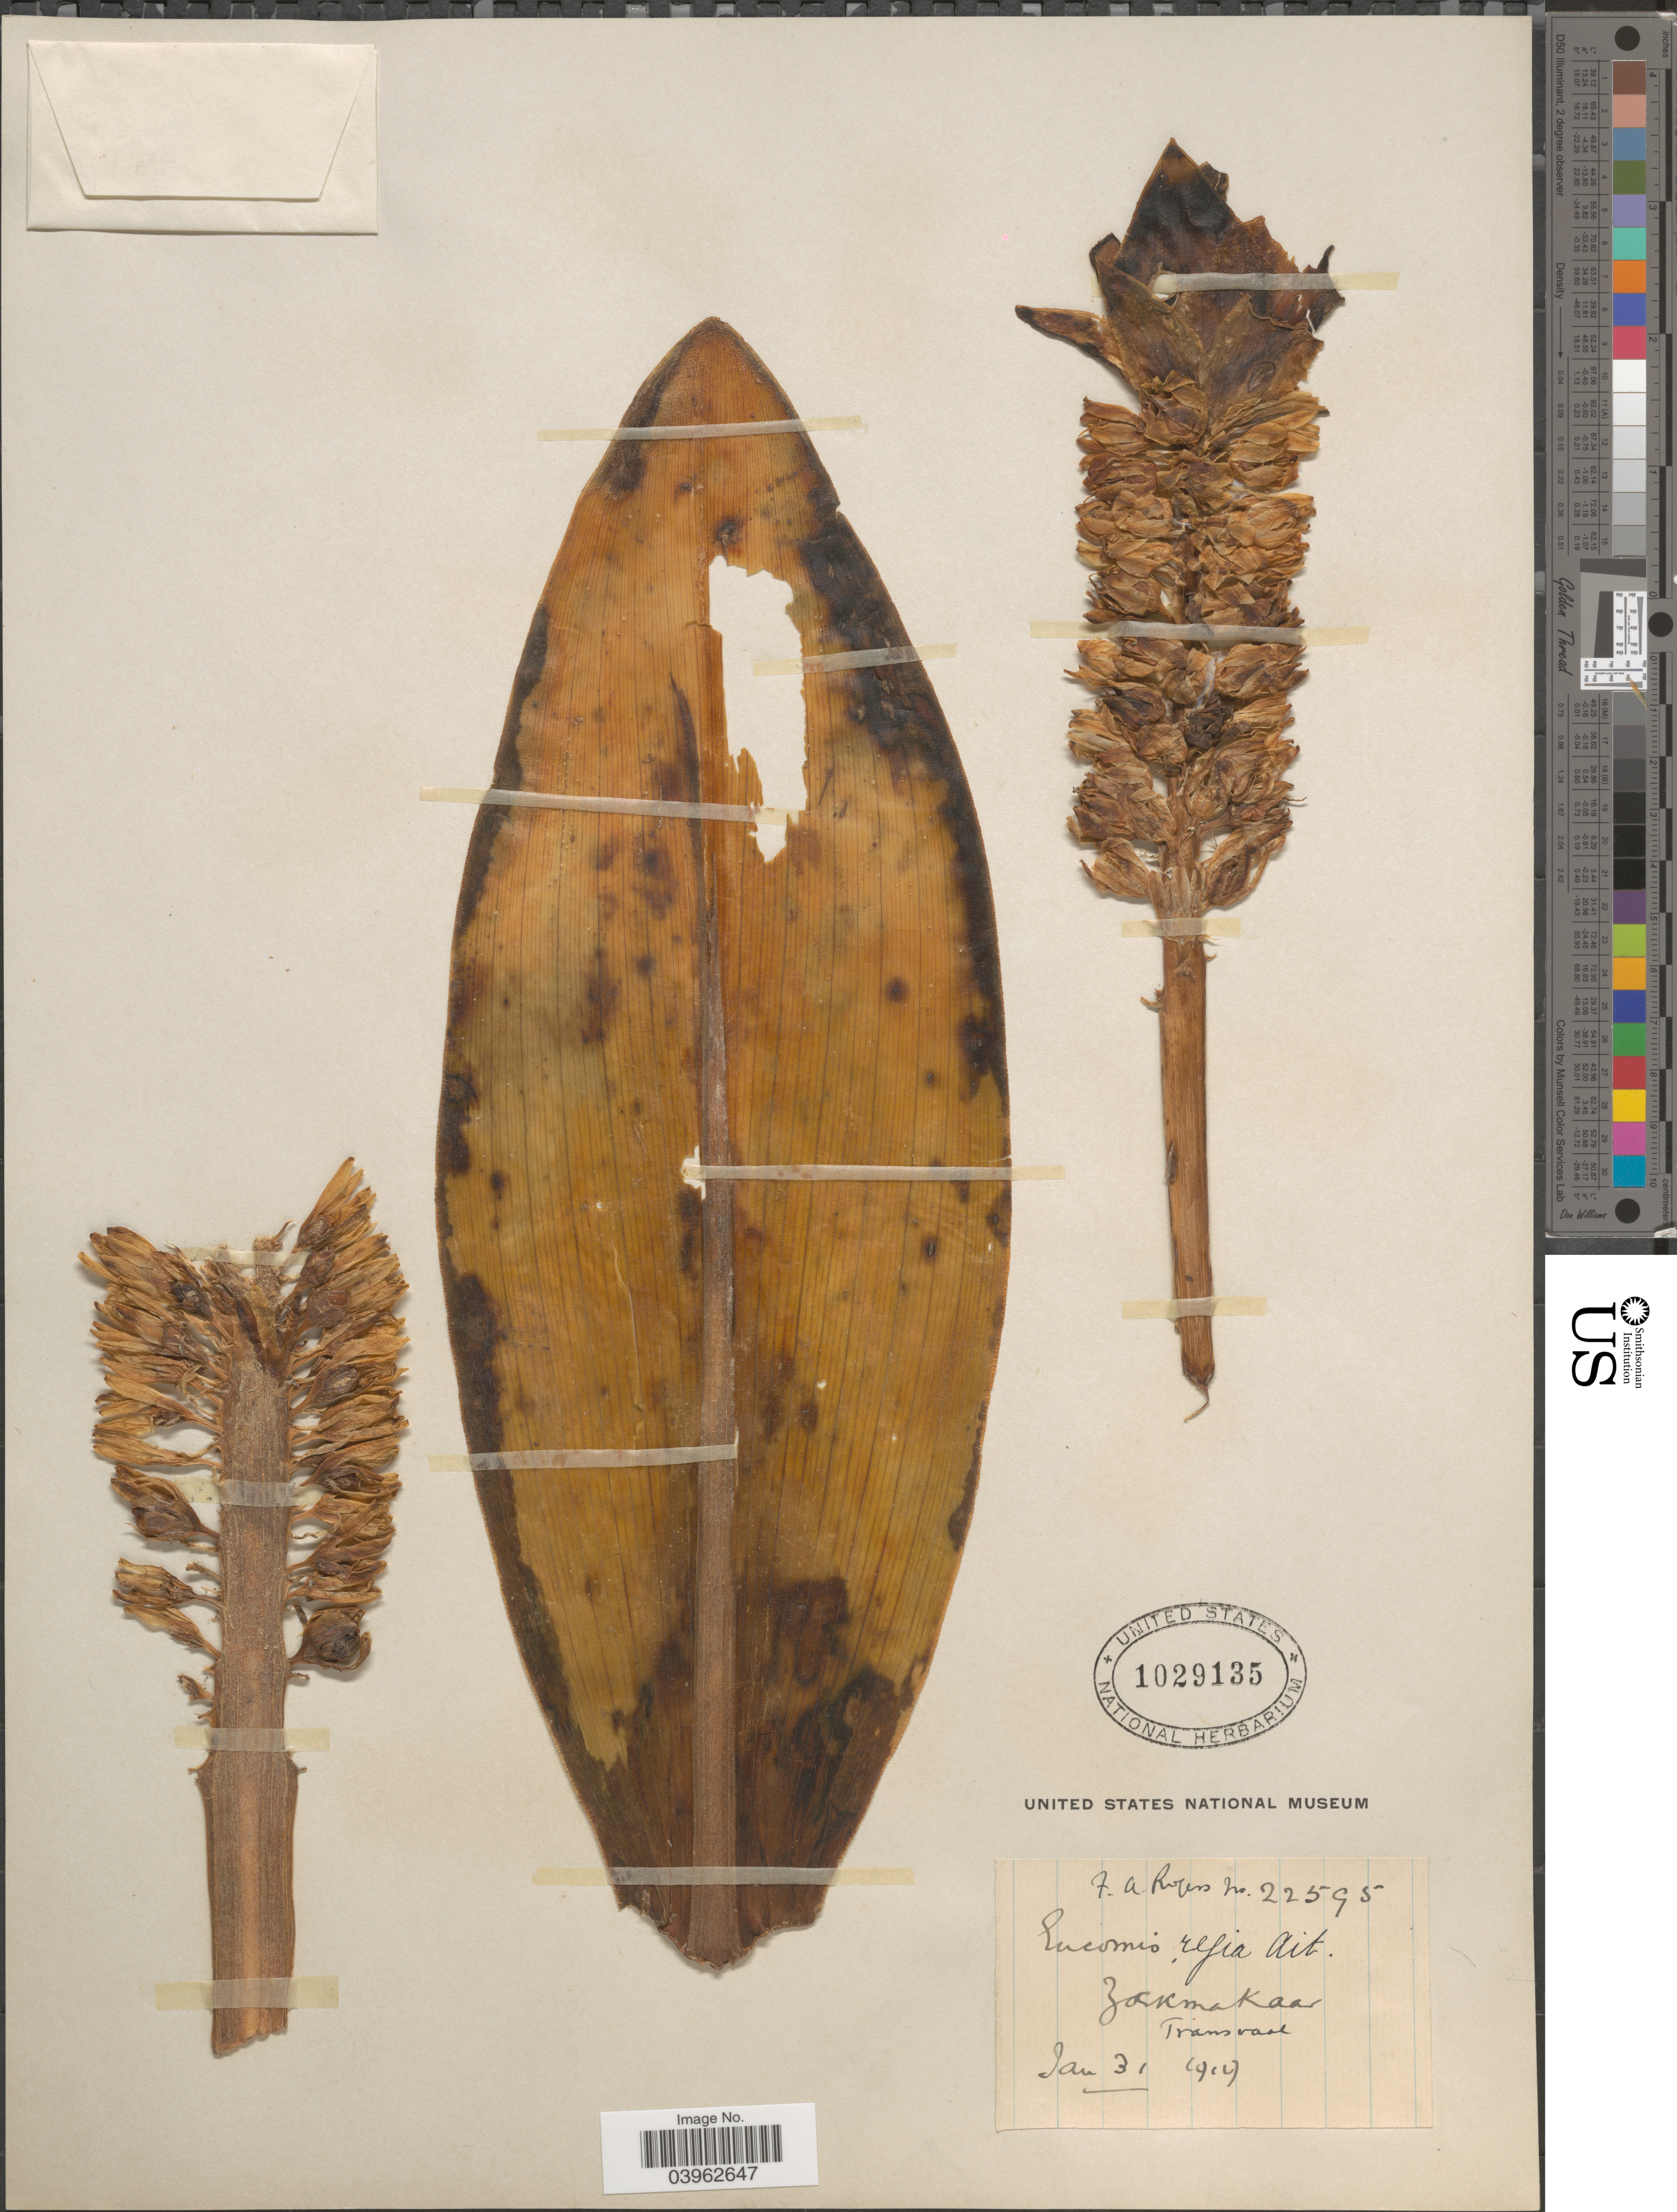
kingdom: Plantae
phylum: Tracheophyta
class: Liliopsida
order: Asparagales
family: Asparagaceae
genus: Eucomis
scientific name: Eucomis regia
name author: (L.) Aiton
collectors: F. A. Rogers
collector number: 22595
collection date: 1919-01-31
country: South Africa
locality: Zakmakaar. Transvaal.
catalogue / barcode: US 1029135